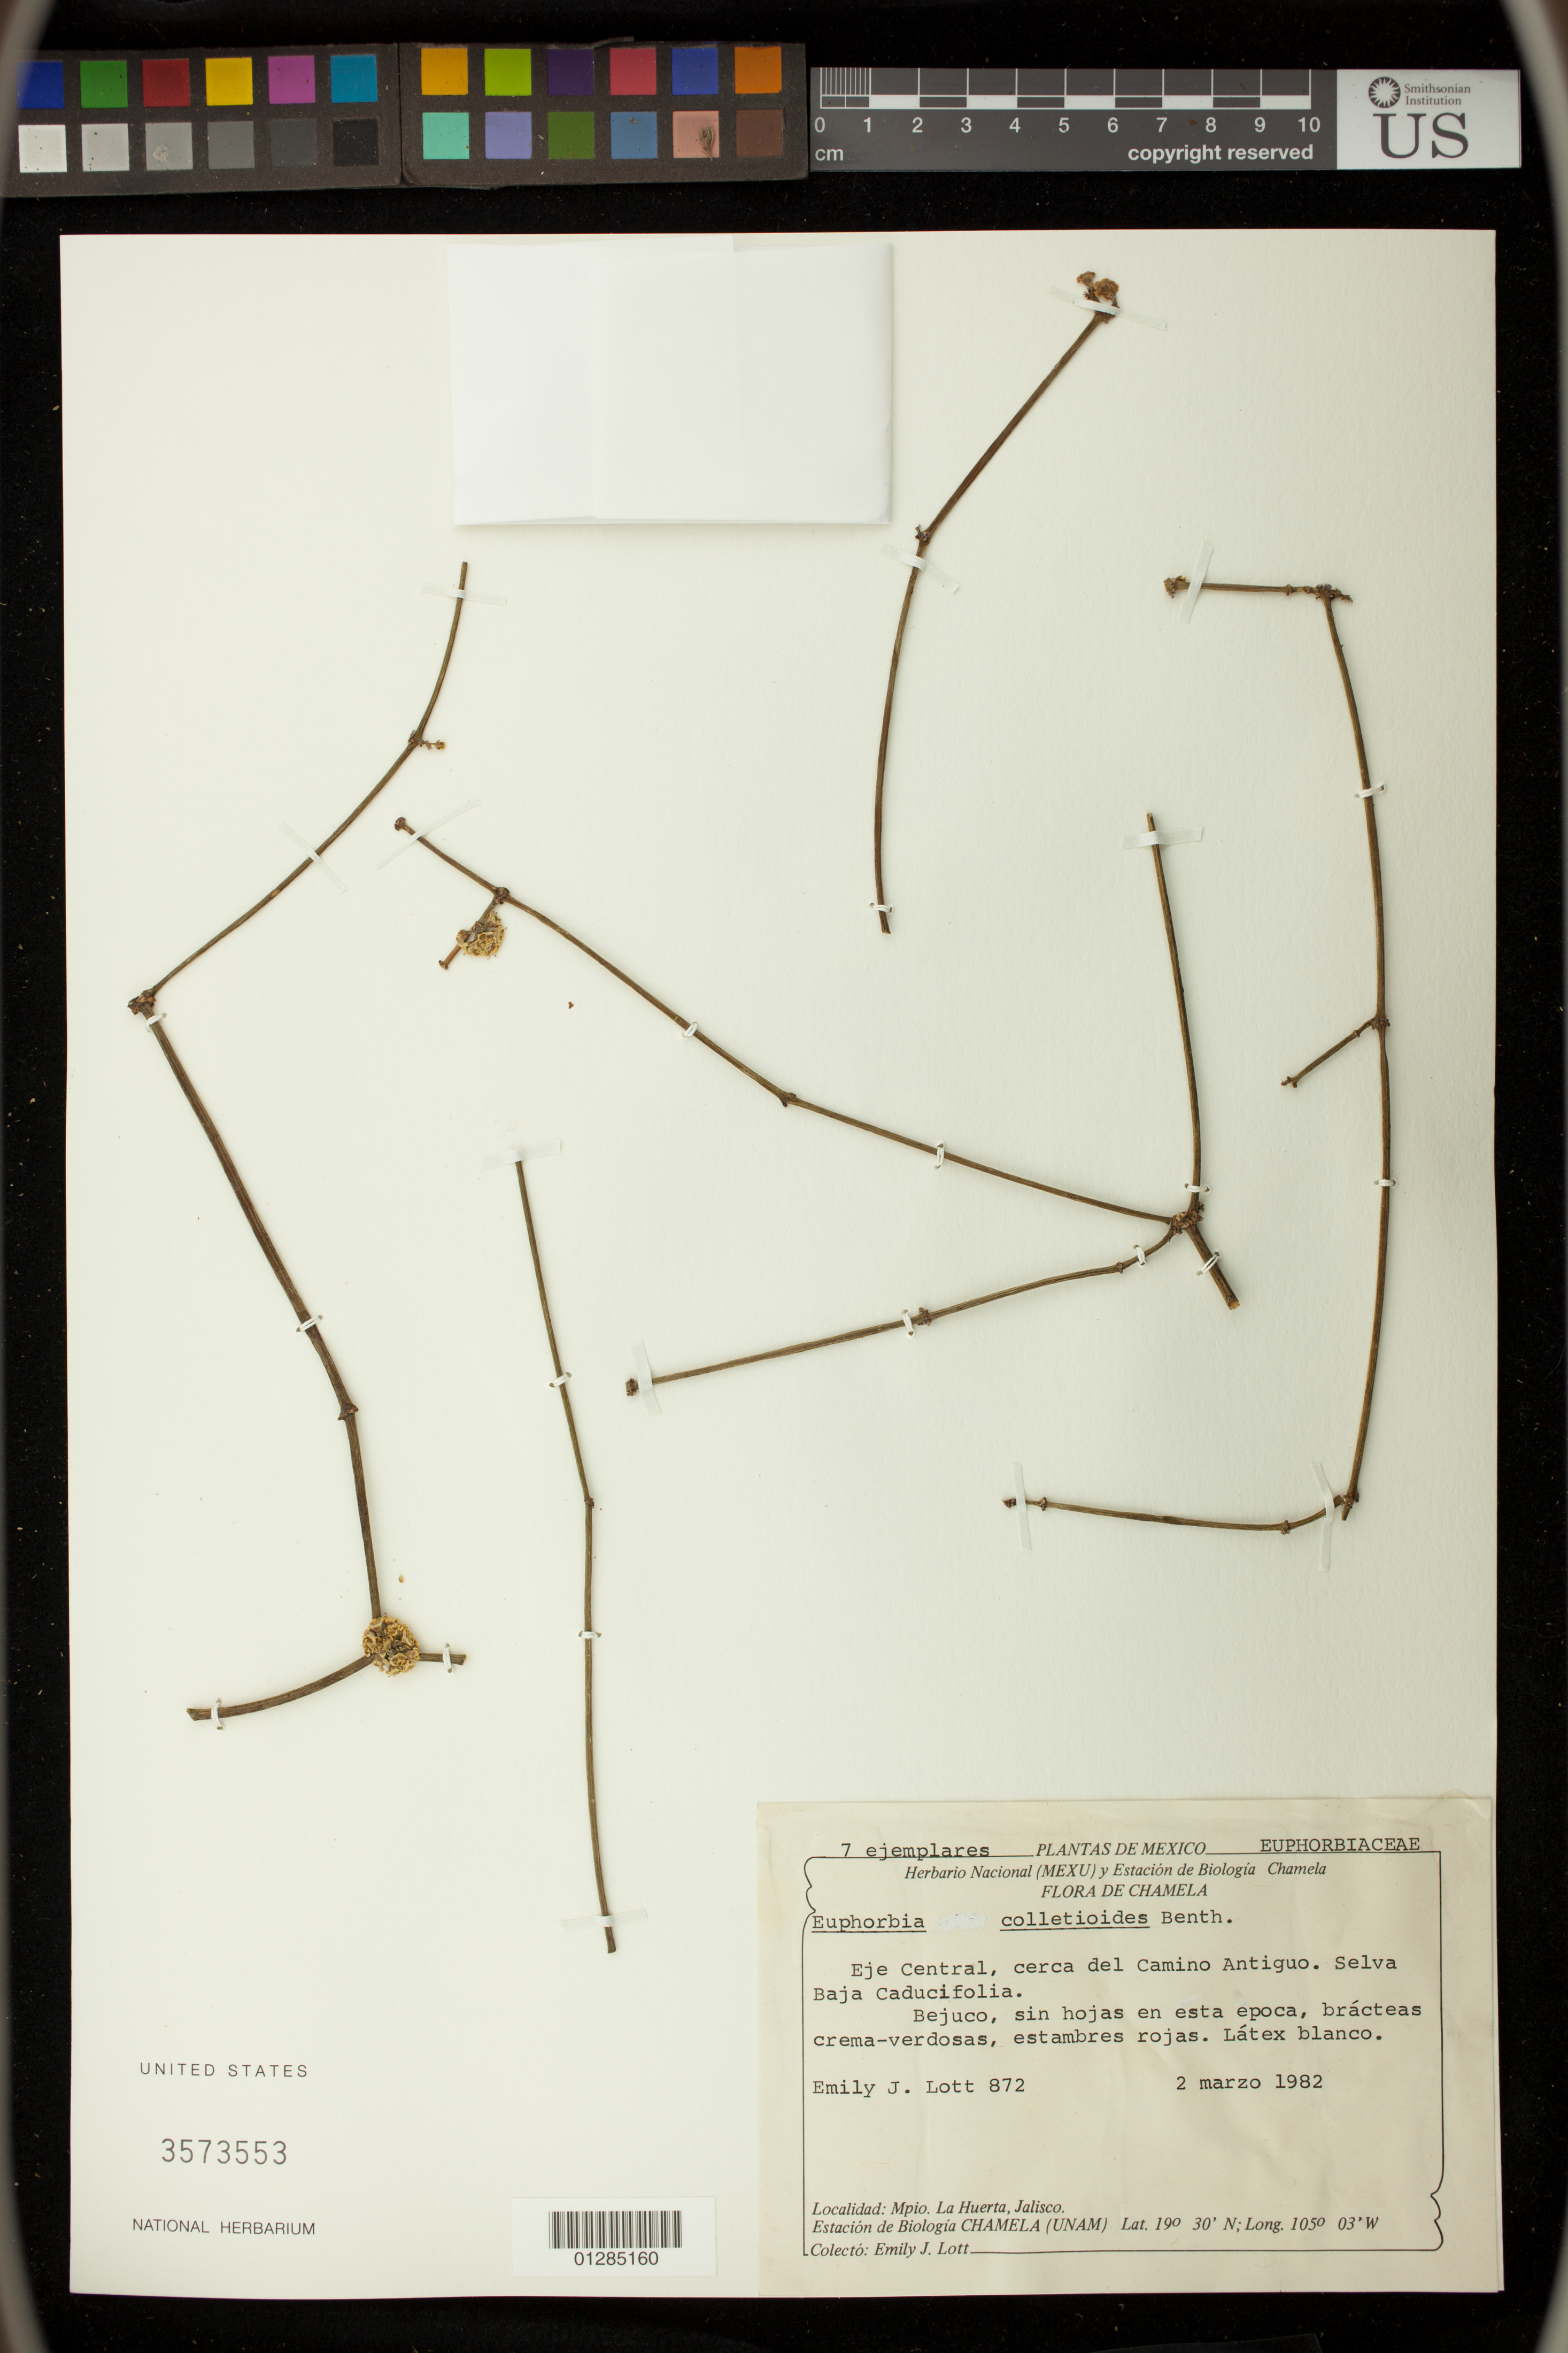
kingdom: Plantae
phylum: Tracheophyta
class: Magnoliopsida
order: Malpighiales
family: Euphorbiaceae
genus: Euphorbia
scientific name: Euphorbia colletioides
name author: Benth.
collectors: E. J. Lott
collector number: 872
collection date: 1982-03-02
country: Mexico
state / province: Jalisco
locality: Eje Central, cerca del Camino Antiguo. Localidad: Mpio. La Huerta, Jalisco.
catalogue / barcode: US 3573553